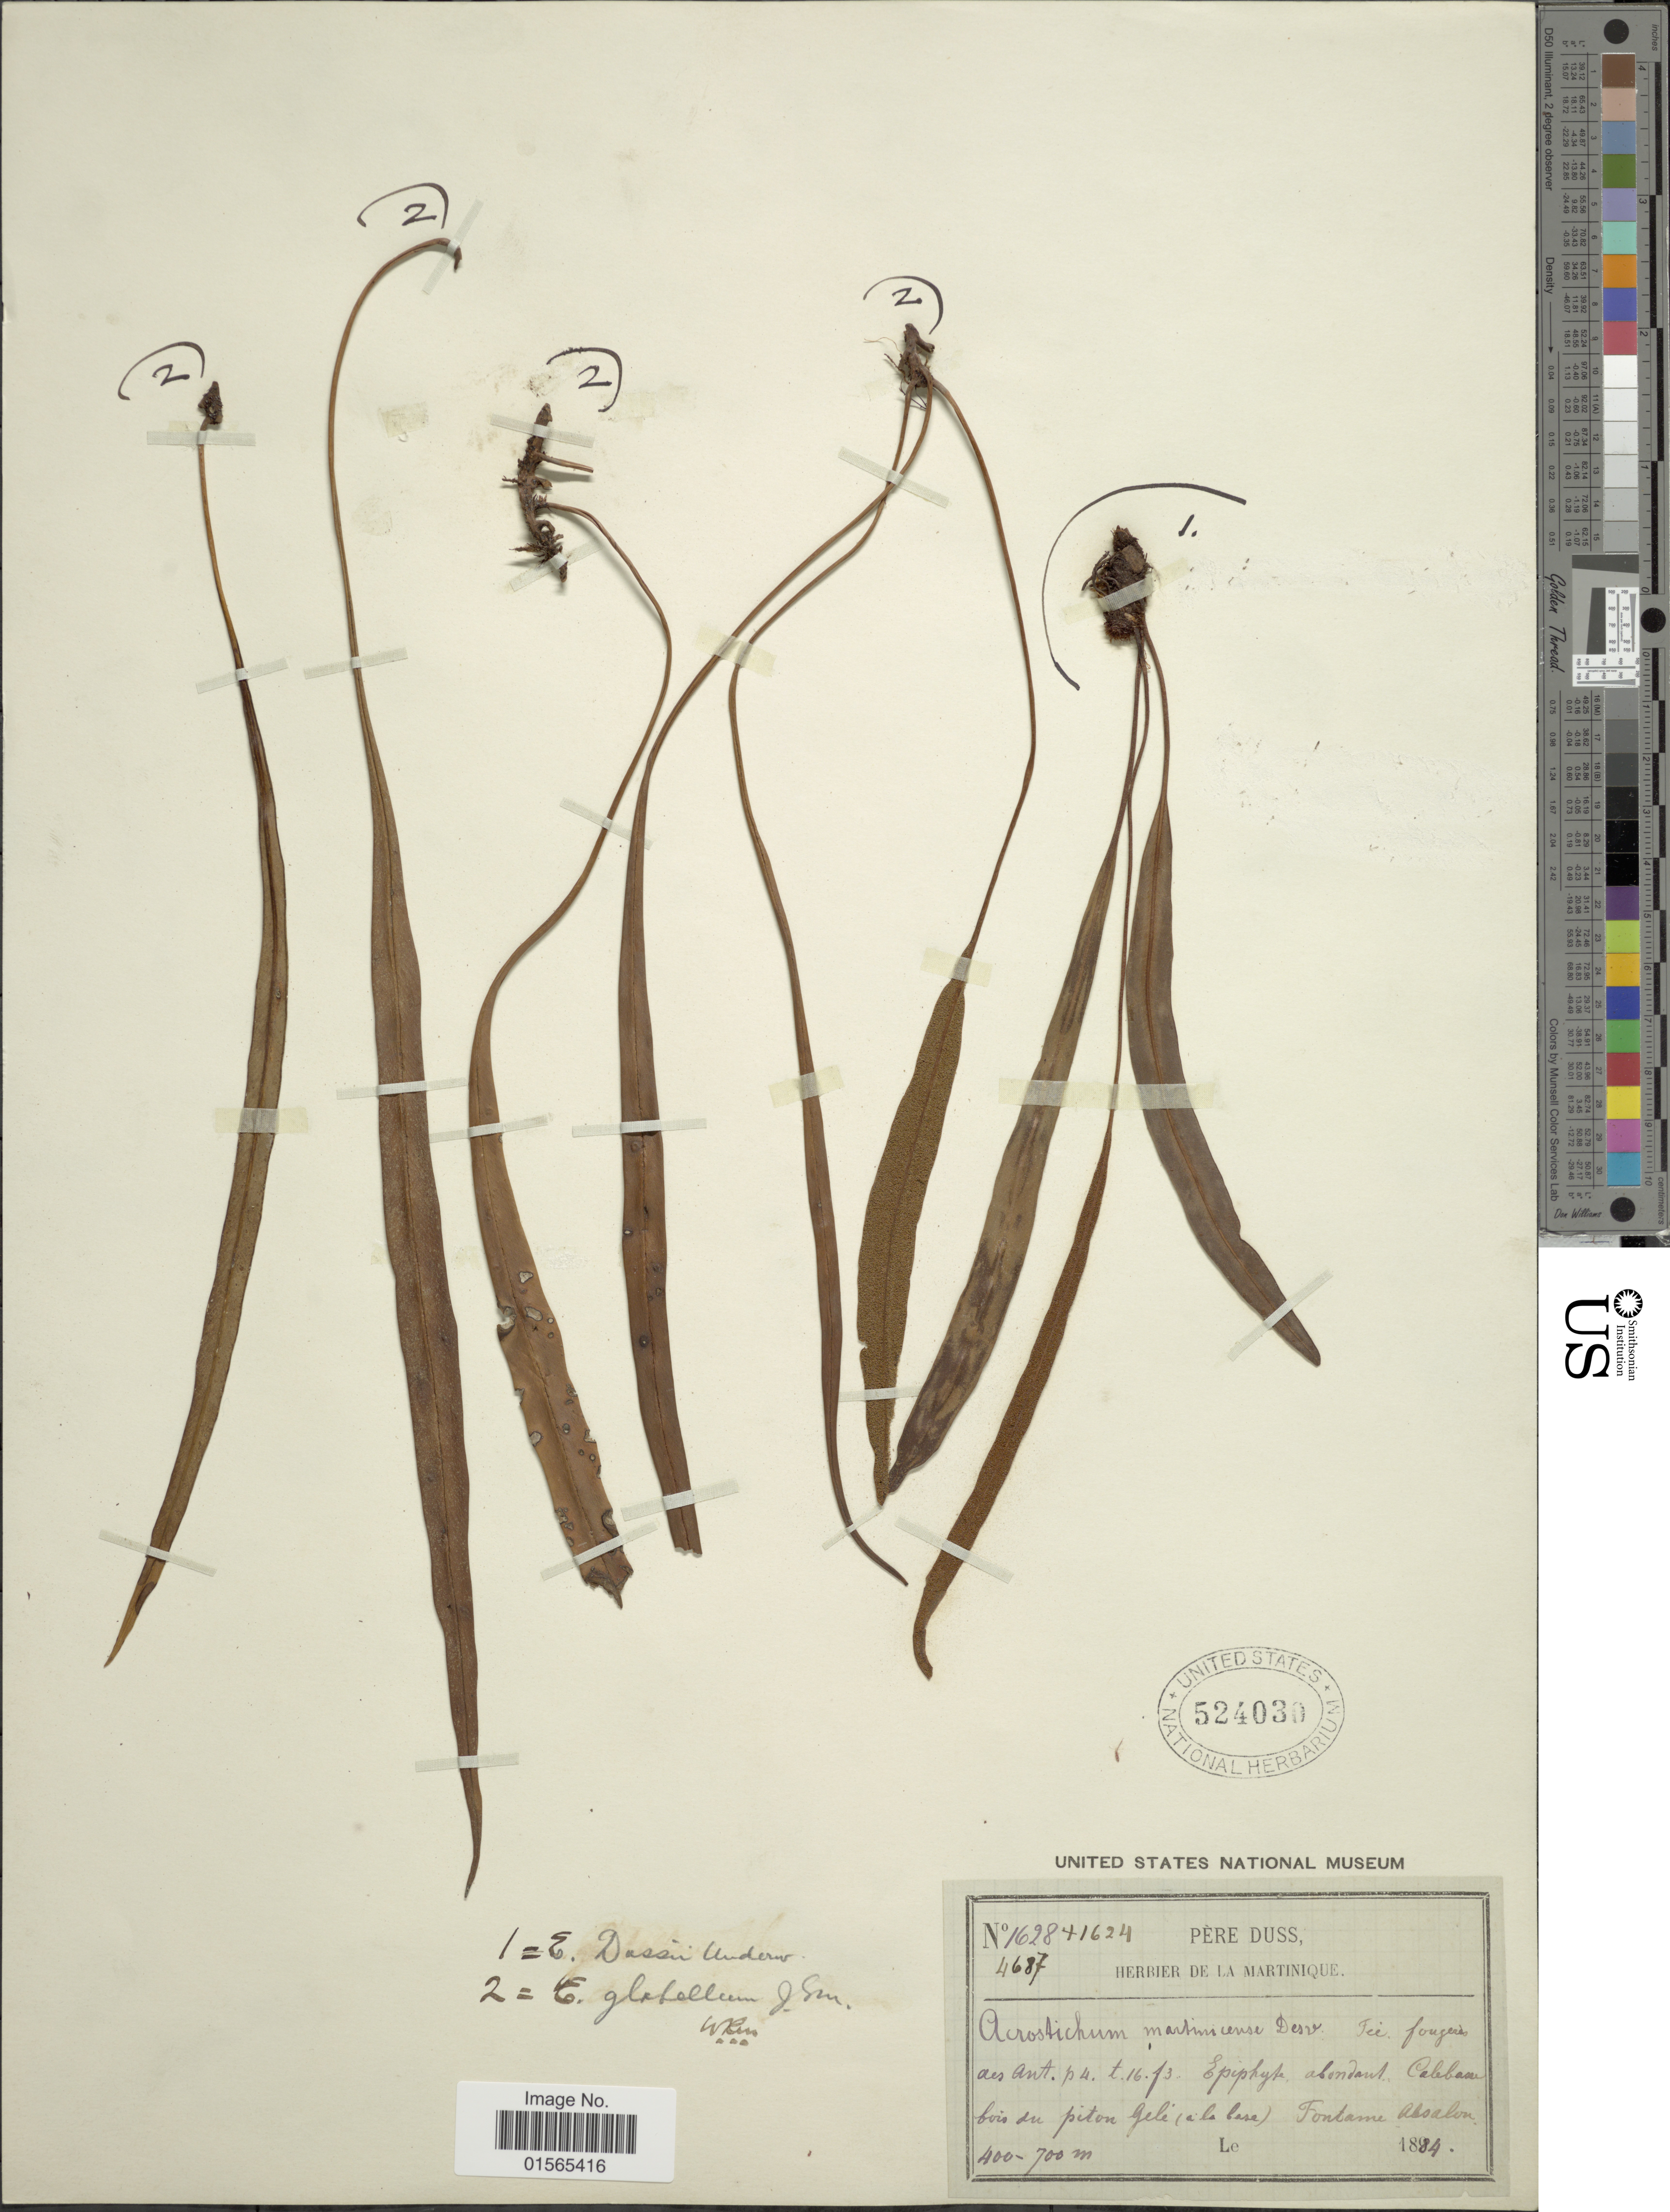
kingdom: Plantae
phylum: Tracheophyta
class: Polypodiopsida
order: Polypodiales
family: Dryopteridaceae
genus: Elaphoglossum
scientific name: Elaphoglossum glabellum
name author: J. Sm.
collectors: Père Duss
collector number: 1628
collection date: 1884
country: Martinique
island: Martinique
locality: Calebasse bois du piton Gele (a la base) Fontaine Absalon.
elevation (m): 400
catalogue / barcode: US 524030